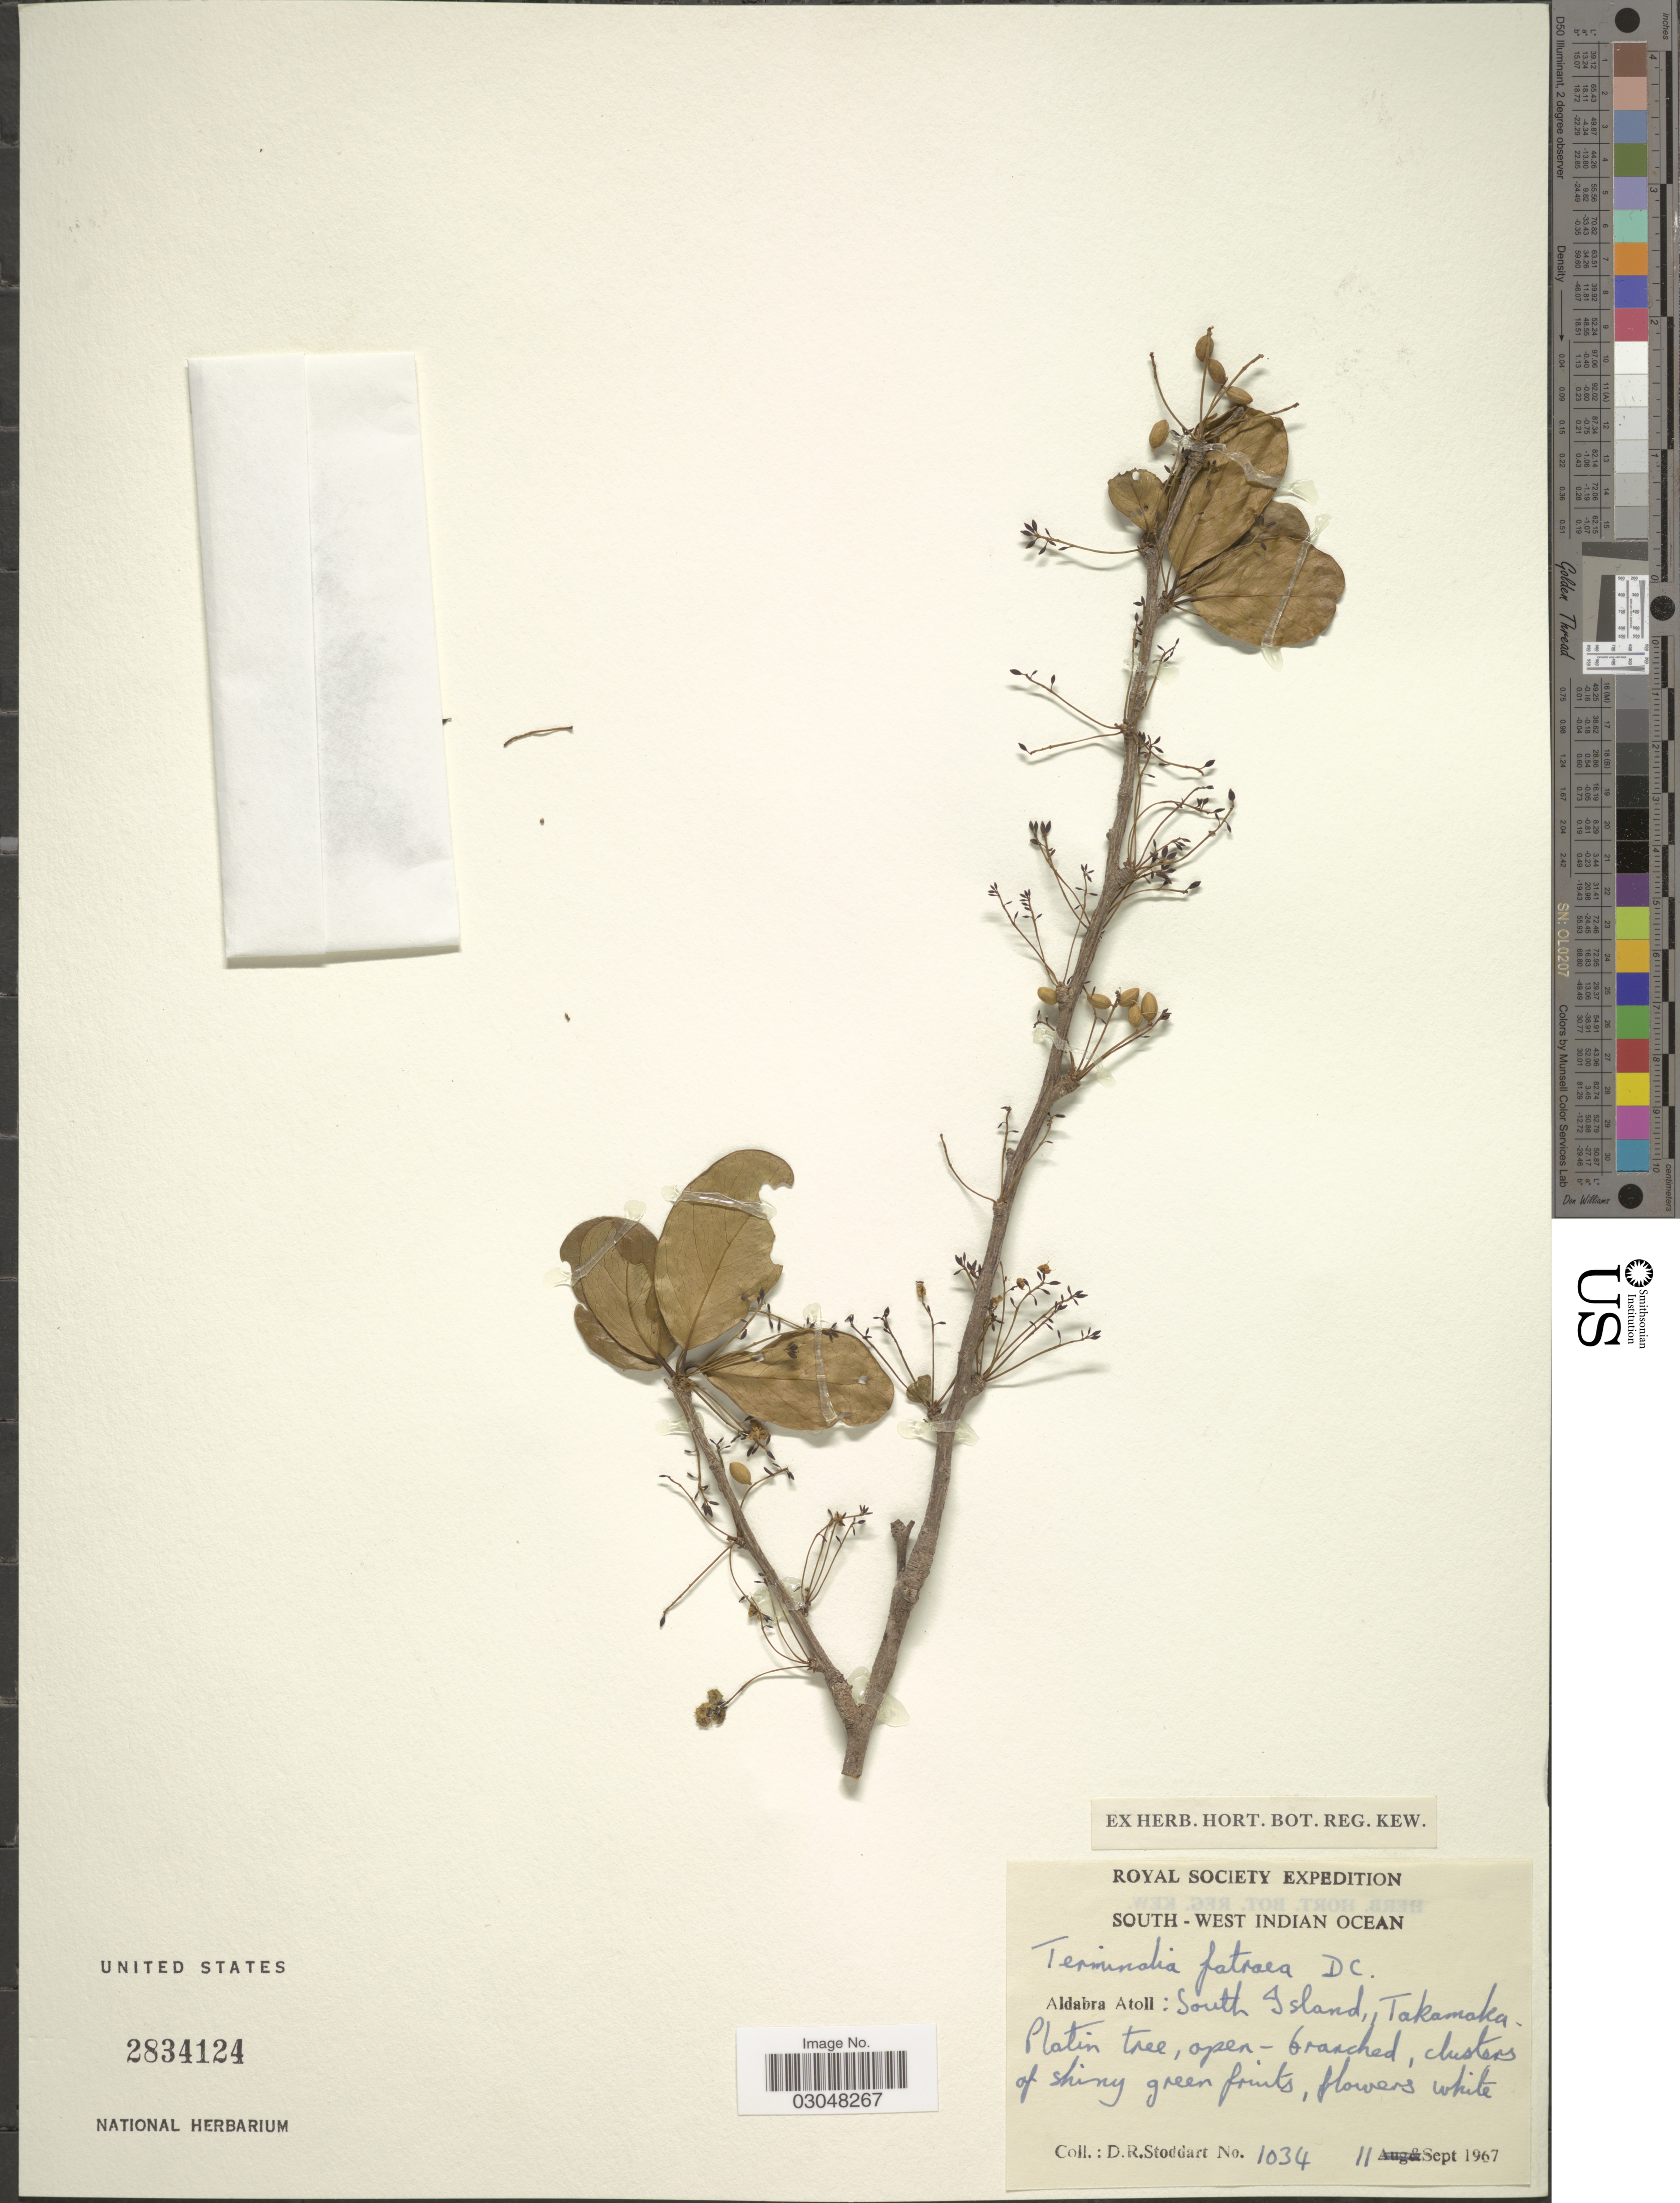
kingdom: Plantae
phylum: Tracheophyta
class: Magnoliopsida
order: Myrtales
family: Combretaceae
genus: Terminalia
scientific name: Terminalia boivinii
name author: Tul.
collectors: D. R. Stoddart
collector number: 1034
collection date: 1967-09-11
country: Seychelles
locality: South-West Indian Ocean. Aldabra Atoll: South Island, Takamaka.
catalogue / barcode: US 2834124